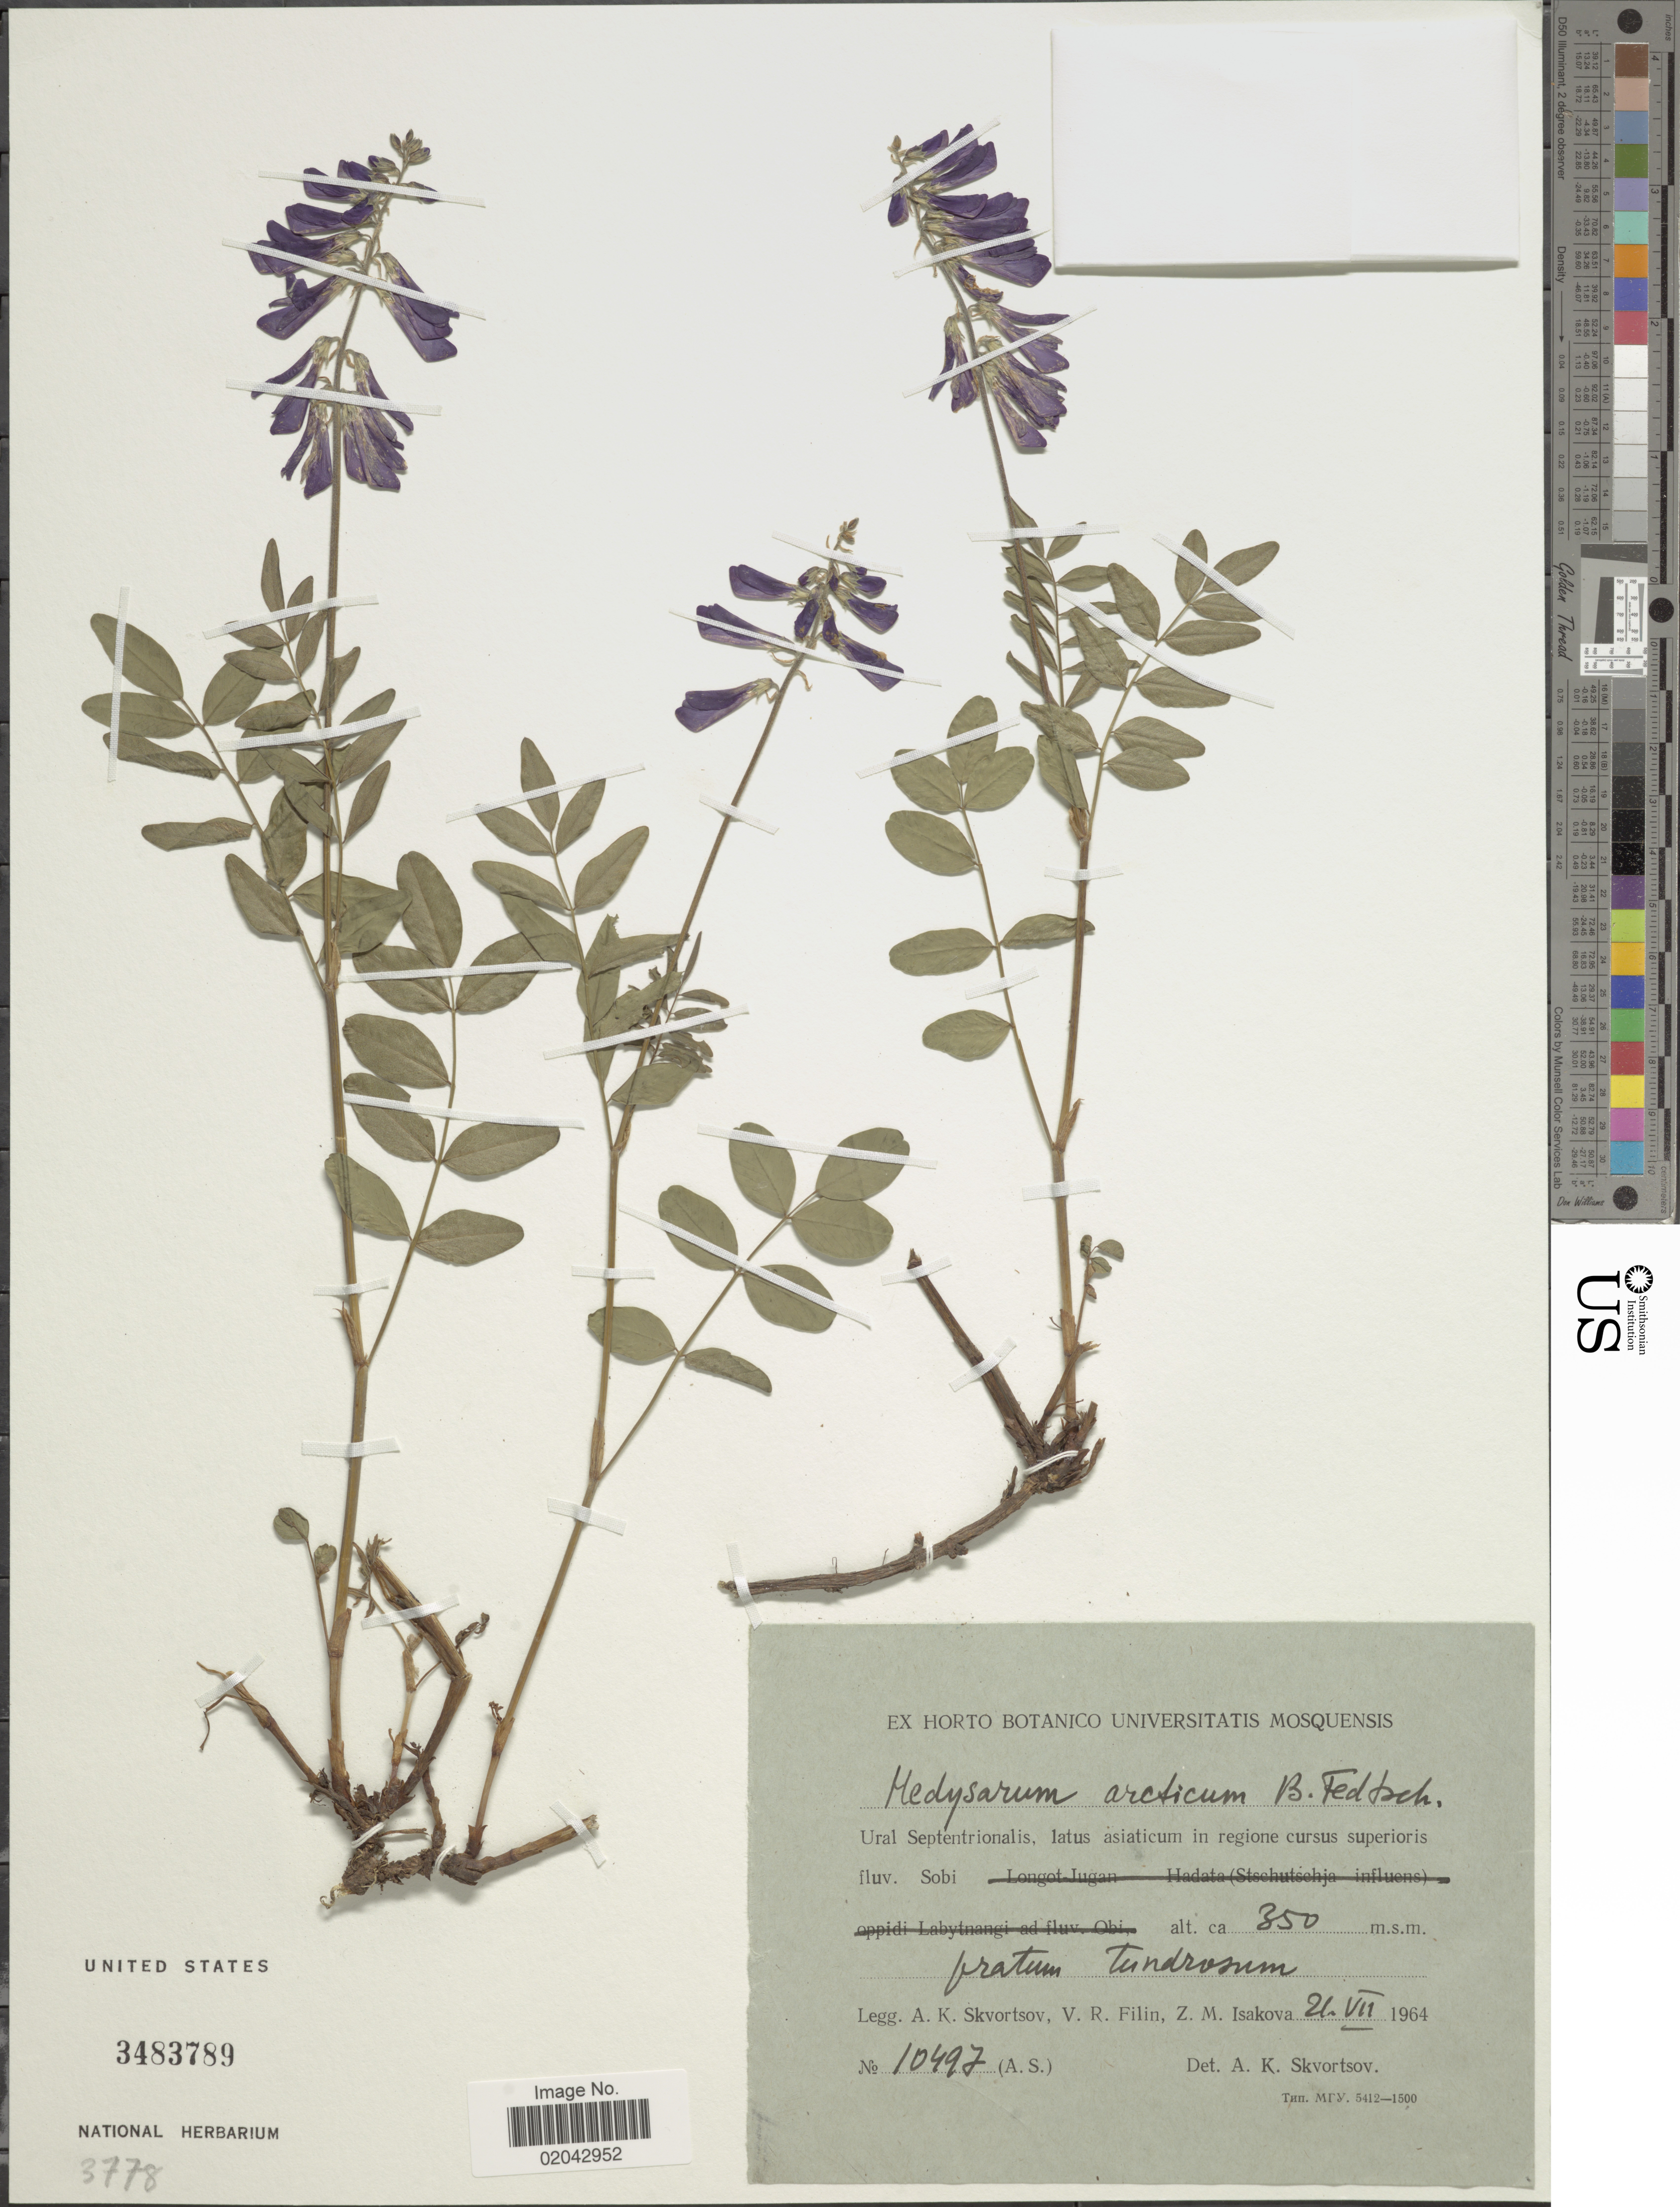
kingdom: Plantae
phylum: Tracheophyta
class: Magnoliopsida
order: Fabales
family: Fabaceae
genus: Hedysarum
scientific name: Hedysarum arcticum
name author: B. Fedtsch.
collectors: A. K. Skvortsov, V. Filin & Z. Isakova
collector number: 10497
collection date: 1964-07-21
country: Mongolia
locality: Ural Septentrionalis, latus asiaticum in regione cursus superioris fluv. Sobi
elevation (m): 350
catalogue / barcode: US 3483789